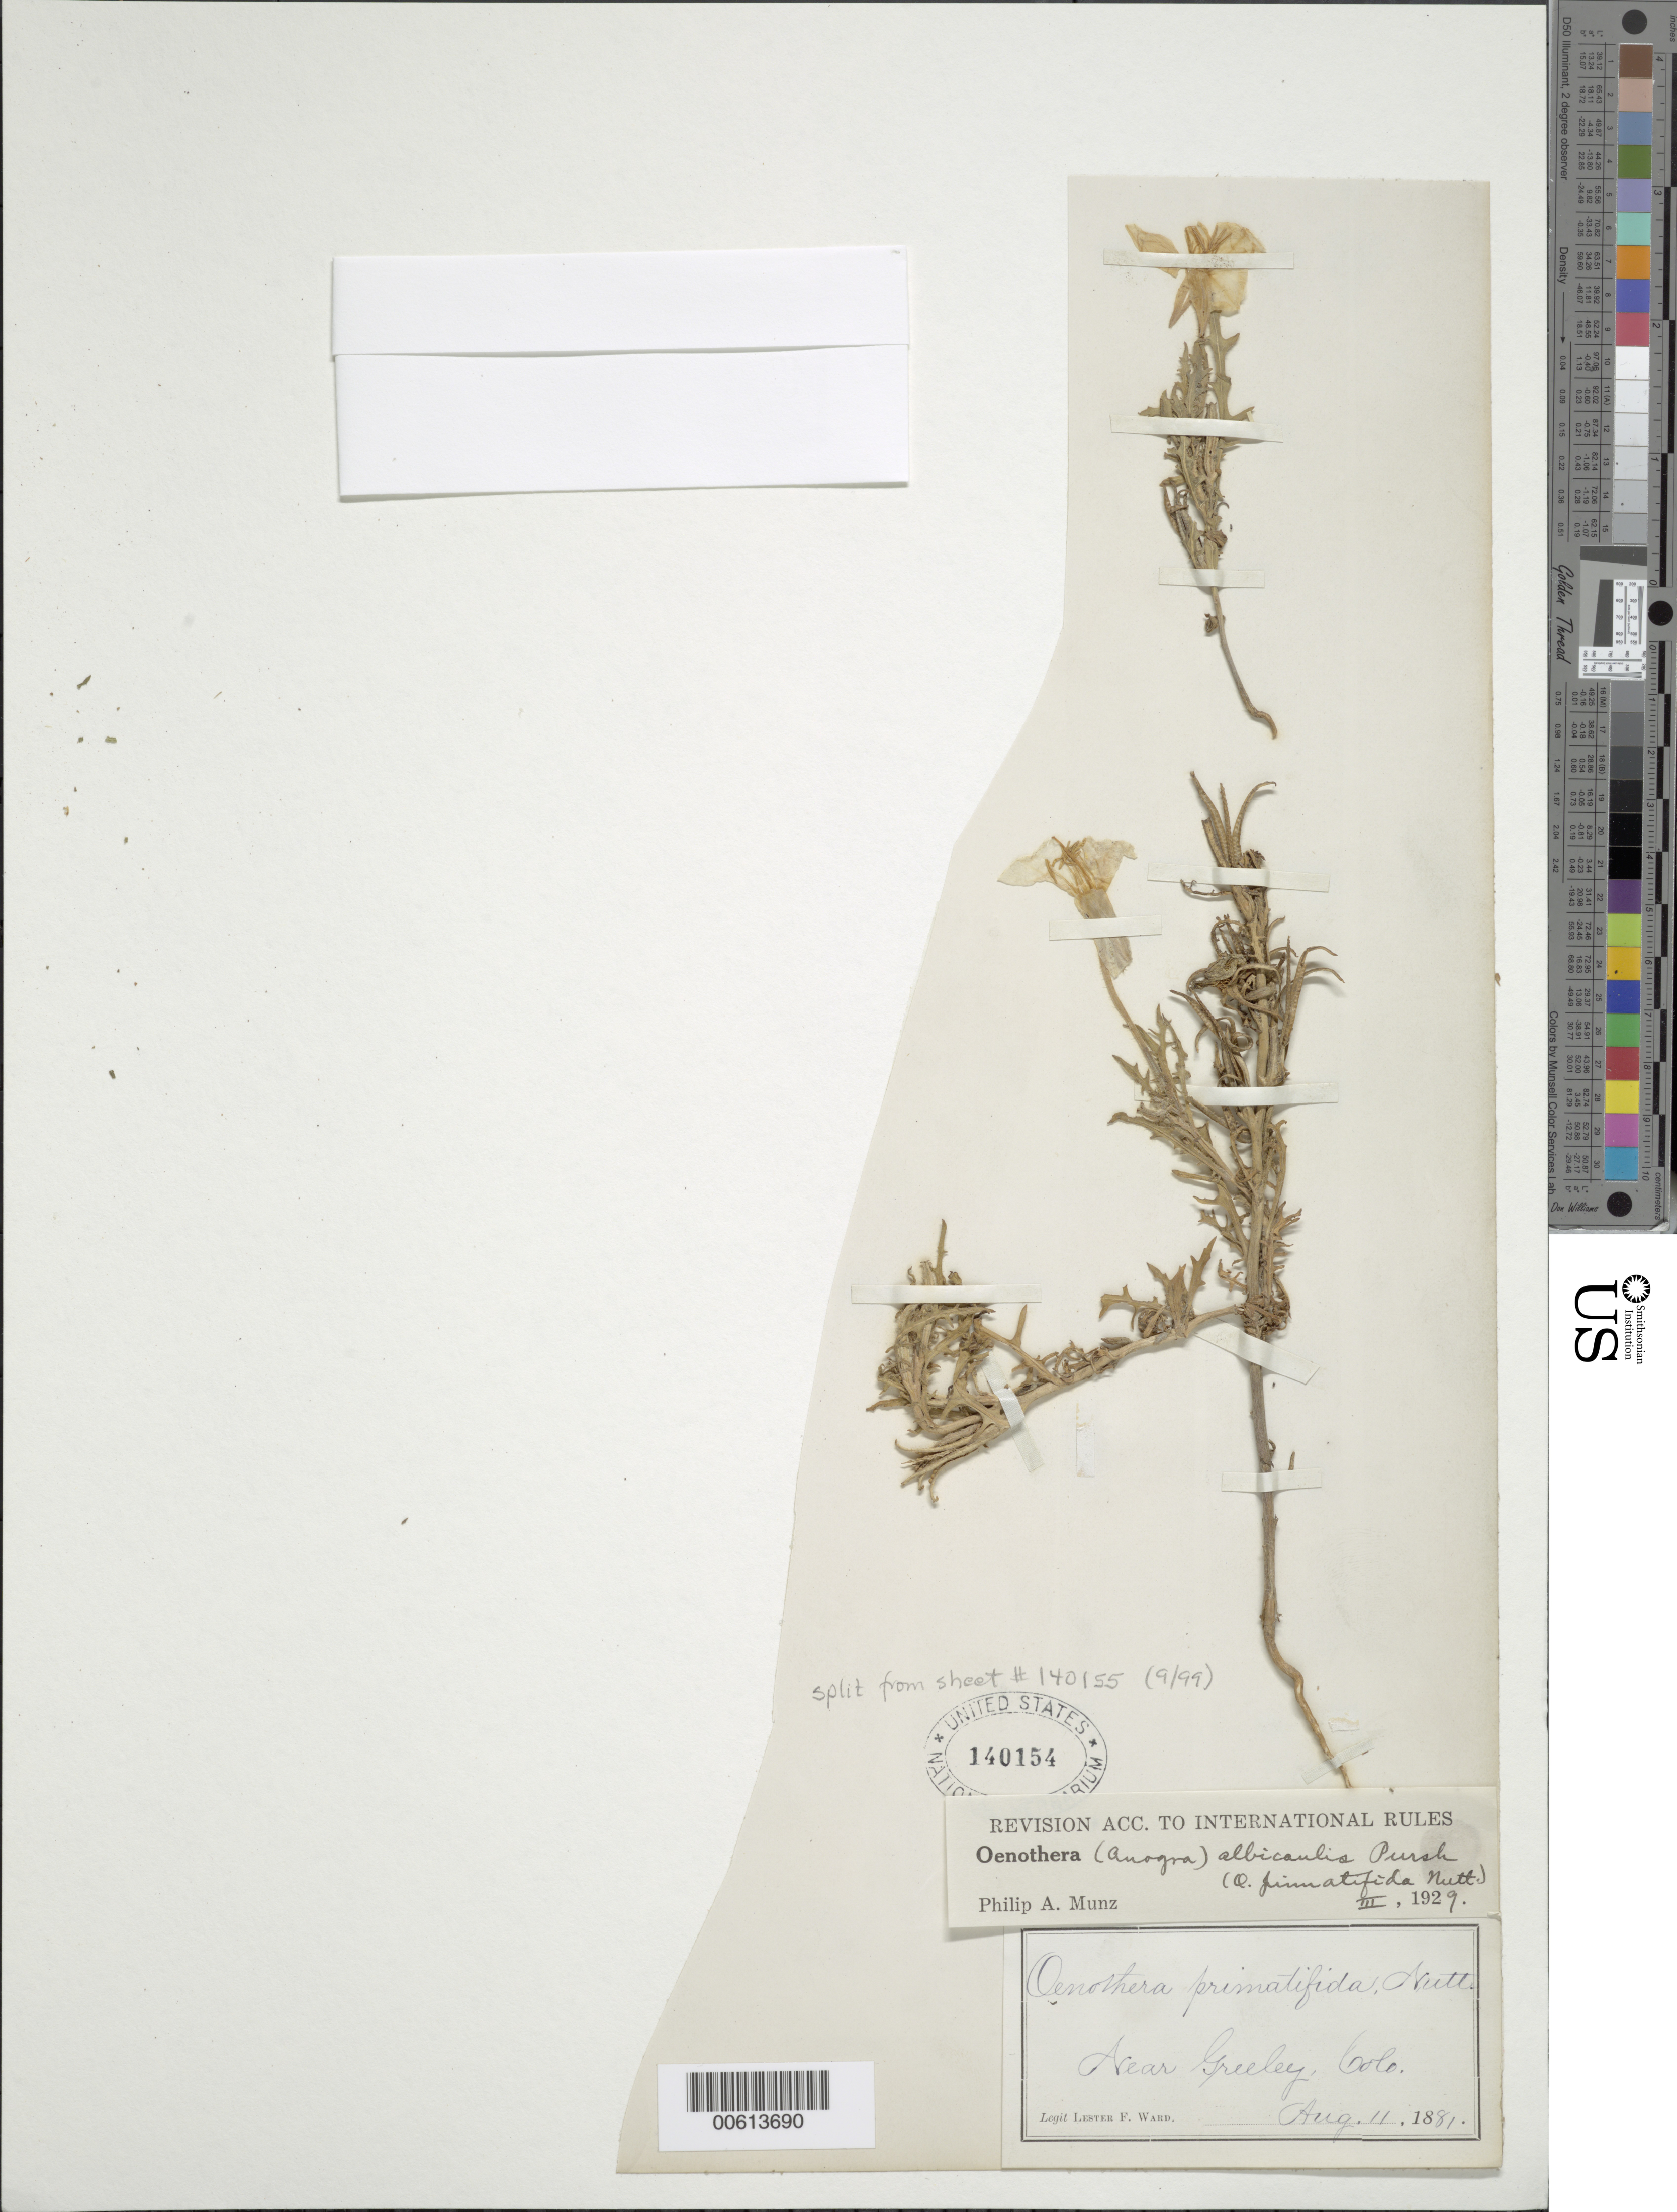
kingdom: Plantae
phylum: Tracheophyta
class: Magnoliopsida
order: Myrtales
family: Onagraceae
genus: Oenothera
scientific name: Oenothera albicaulis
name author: Pursh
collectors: L. F. Ward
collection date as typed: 22 Jul 1881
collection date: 1881-07-22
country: United States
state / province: Colorado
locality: Near Greeley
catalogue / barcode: US 140154